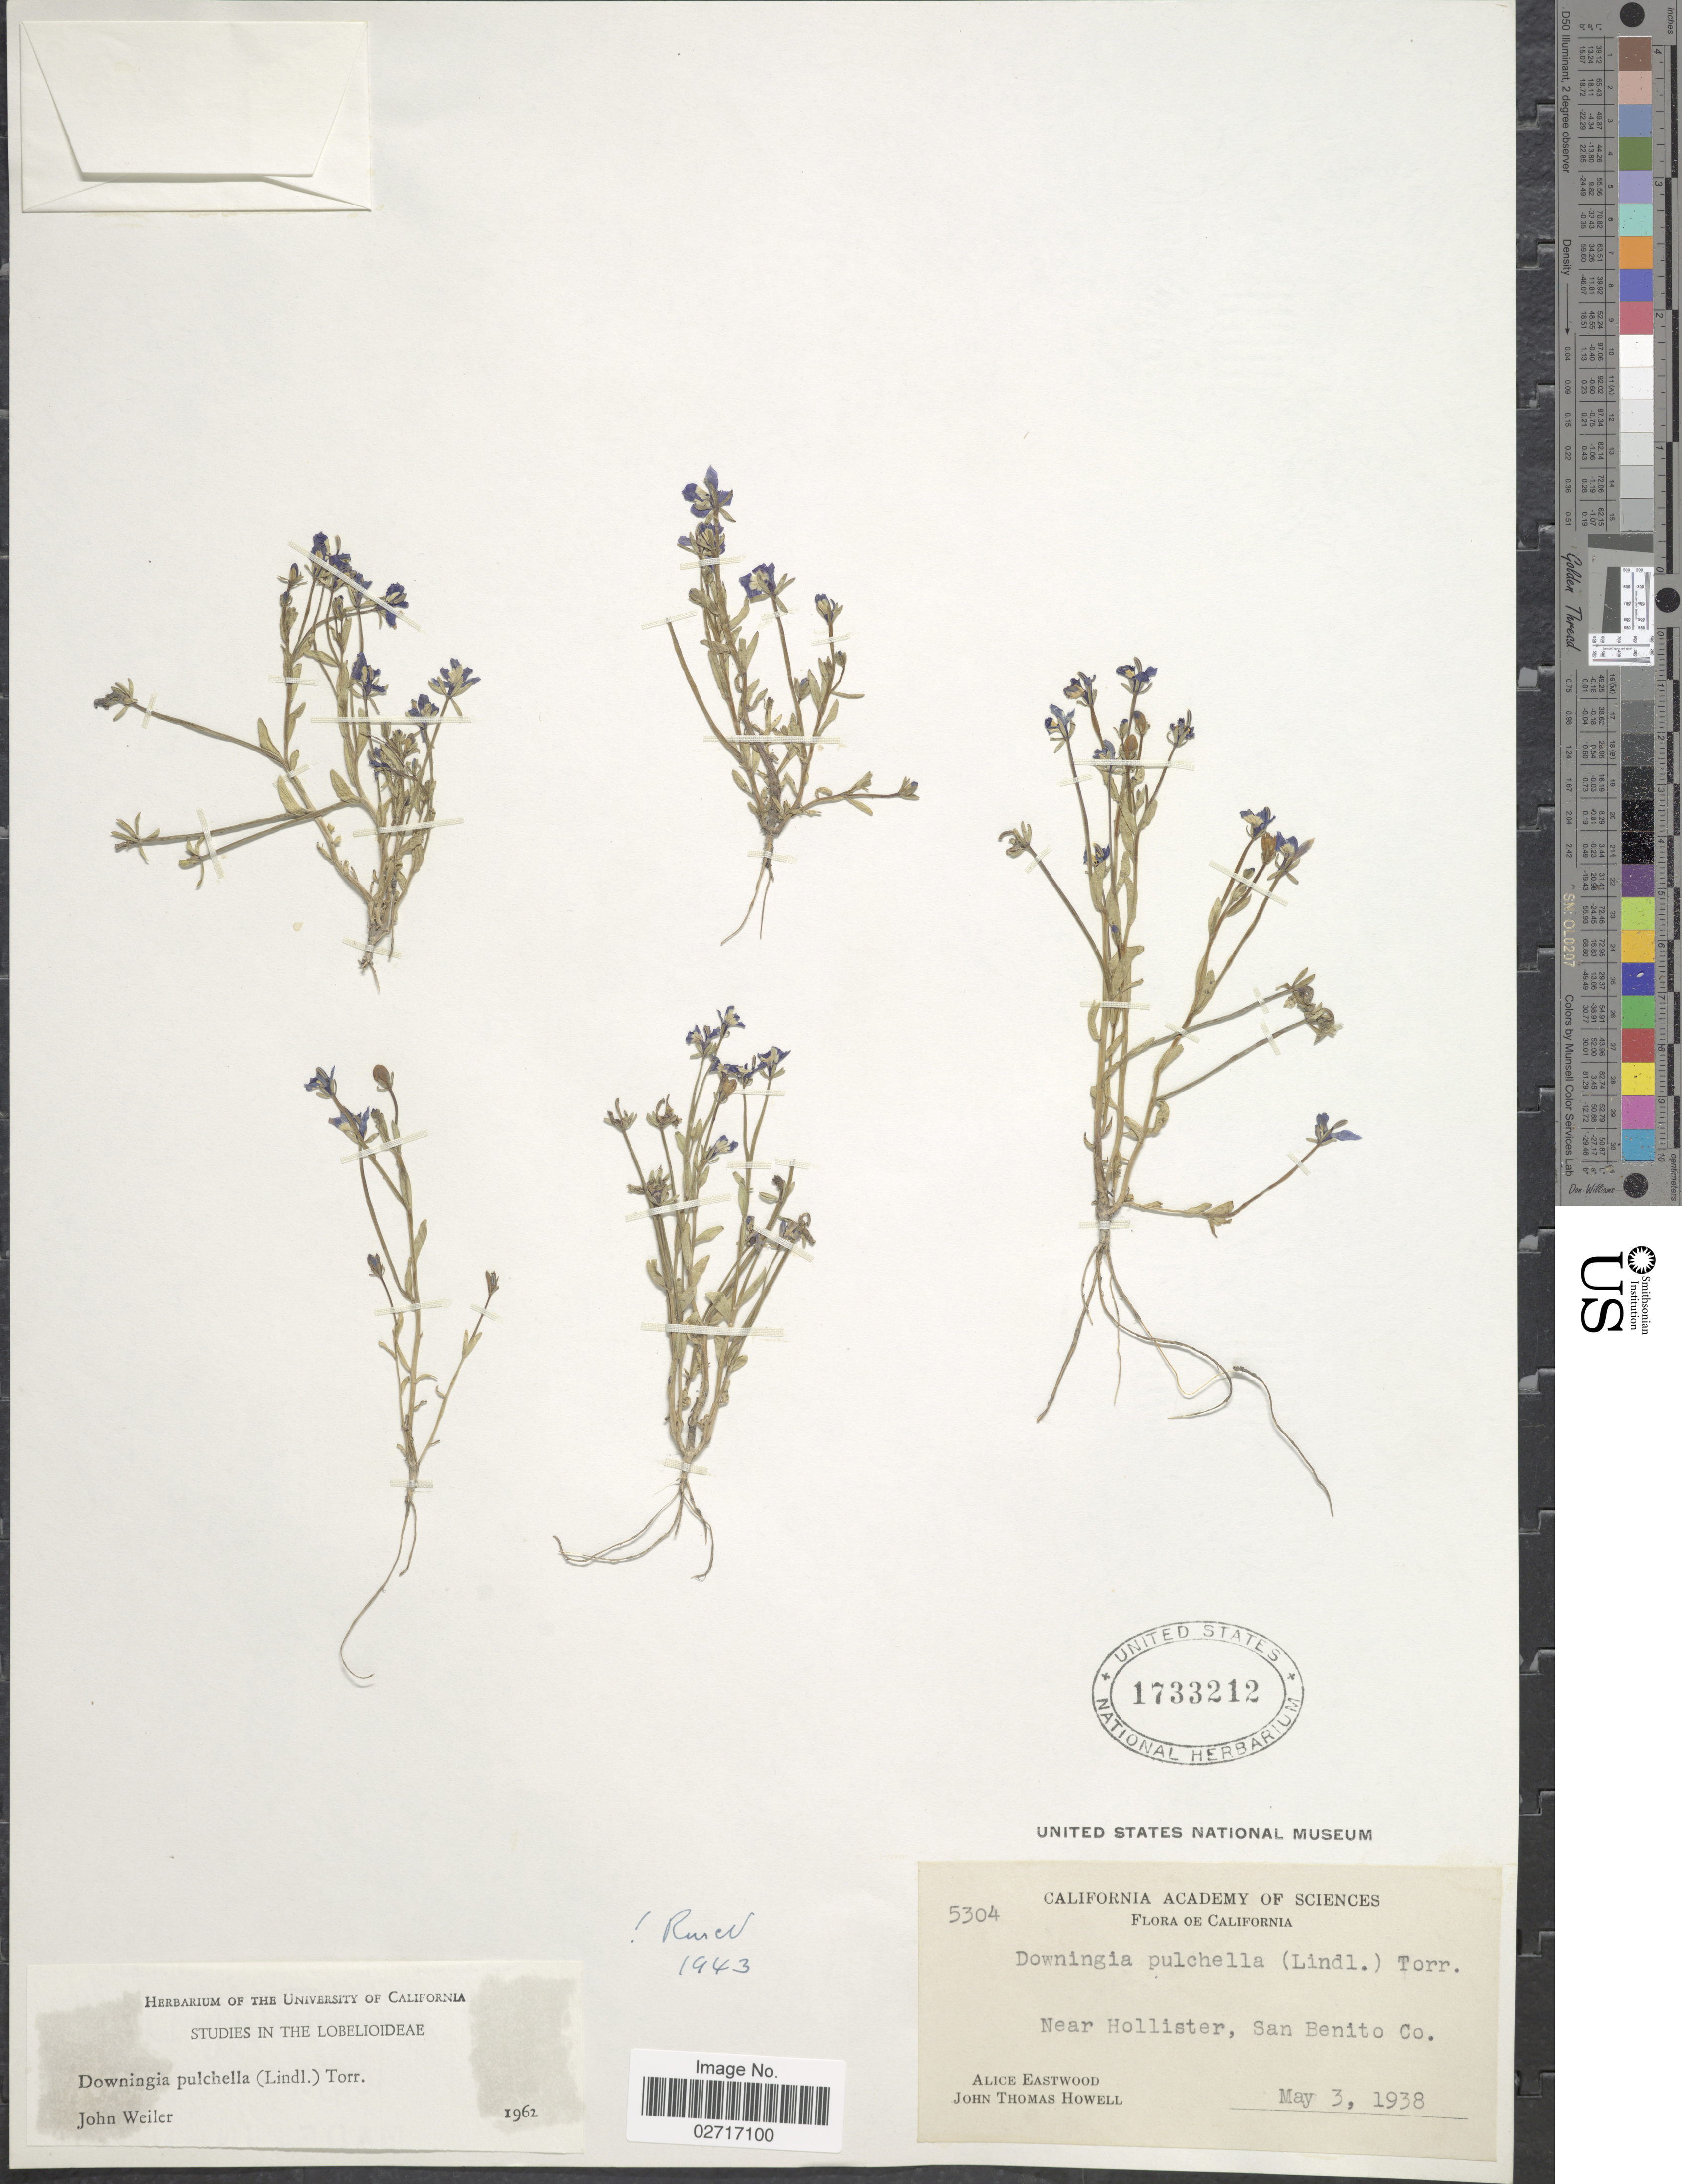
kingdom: Plantae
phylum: Tracheophyta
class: Magnoliopsida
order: Asterales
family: Campanulaceae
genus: Downingia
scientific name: Downingia pulchella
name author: (Lindl.) Torr.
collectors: A. Eastwood & J. T. Howell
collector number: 5304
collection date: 1938-05-03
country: United States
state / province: California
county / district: San Benito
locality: Near Hollister, San Benito Co.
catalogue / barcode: US 1733212